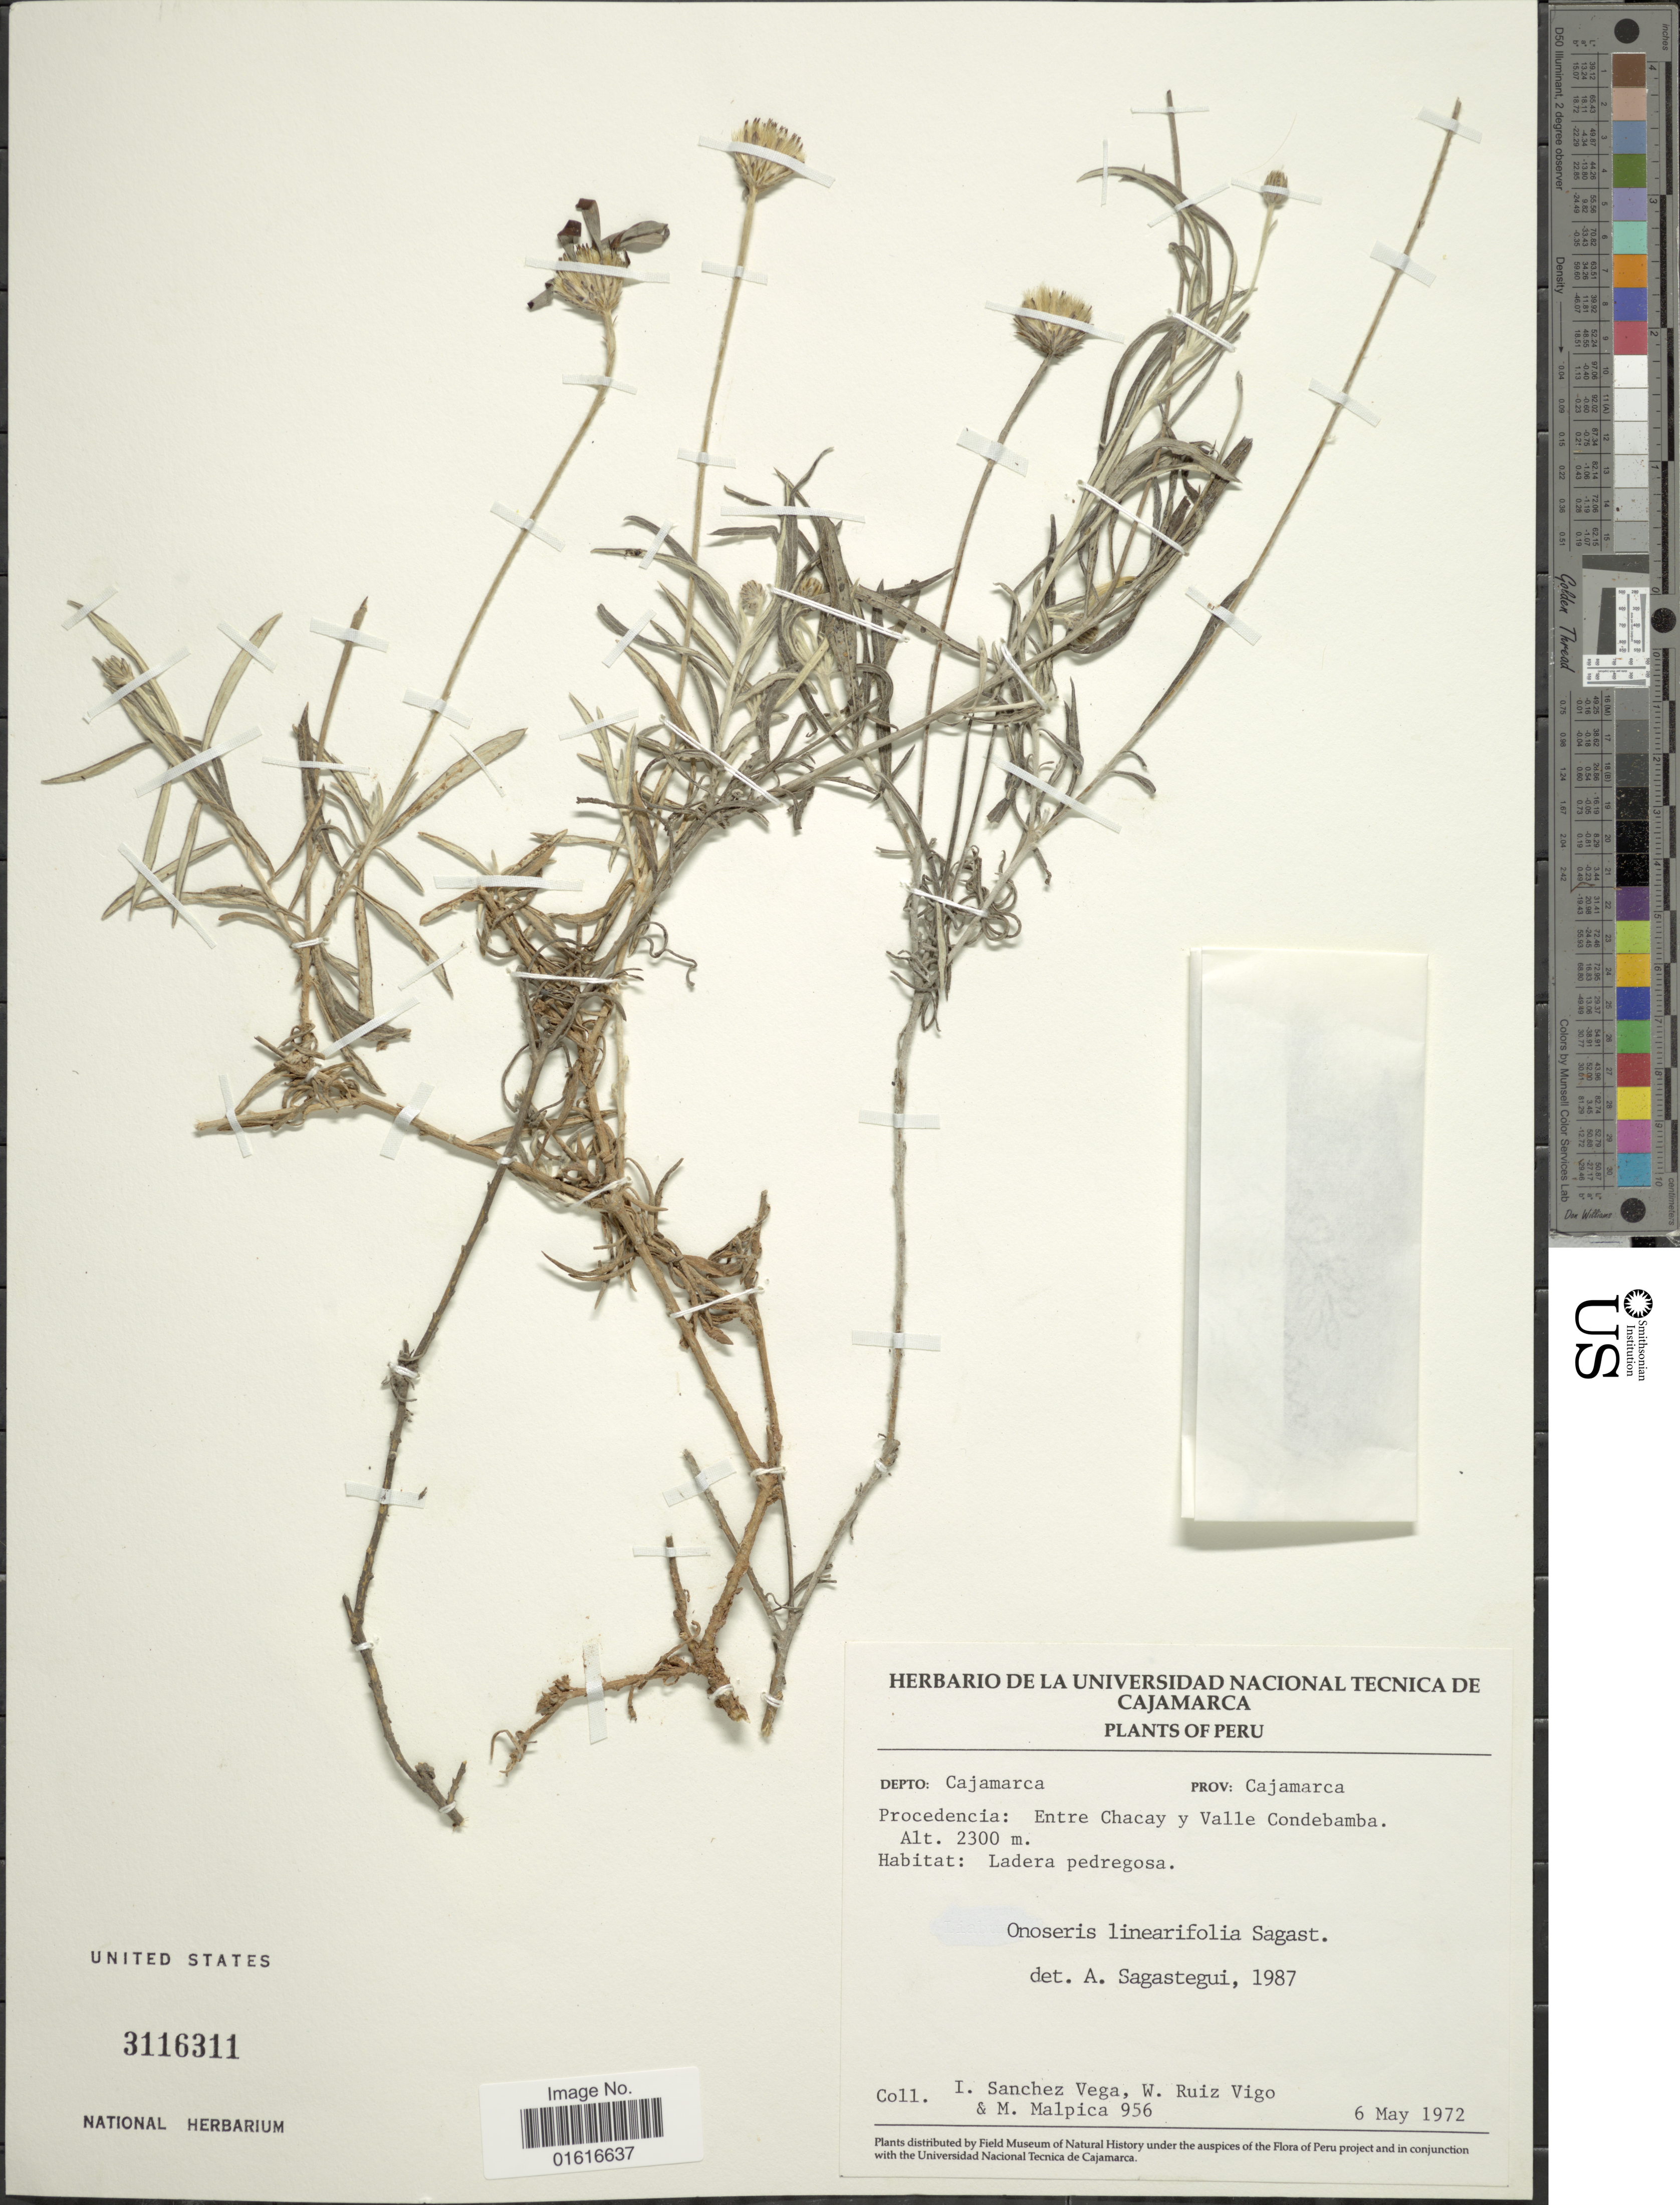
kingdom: Plantae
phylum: Tracheophyta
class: Magnoliopsida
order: Asterales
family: Asteraceae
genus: Onoseris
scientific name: Onoseris linearifolia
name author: Sagást.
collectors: I. Sánchez-Vega, W. Ruiz Vigo & M. Malpica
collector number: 956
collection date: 1972-05-06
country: Peru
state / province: Cajamarca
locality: Prov. Cajamarca, Procedencia: Entre Chacay y Valle Condebamba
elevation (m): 2300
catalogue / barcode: US 3116311